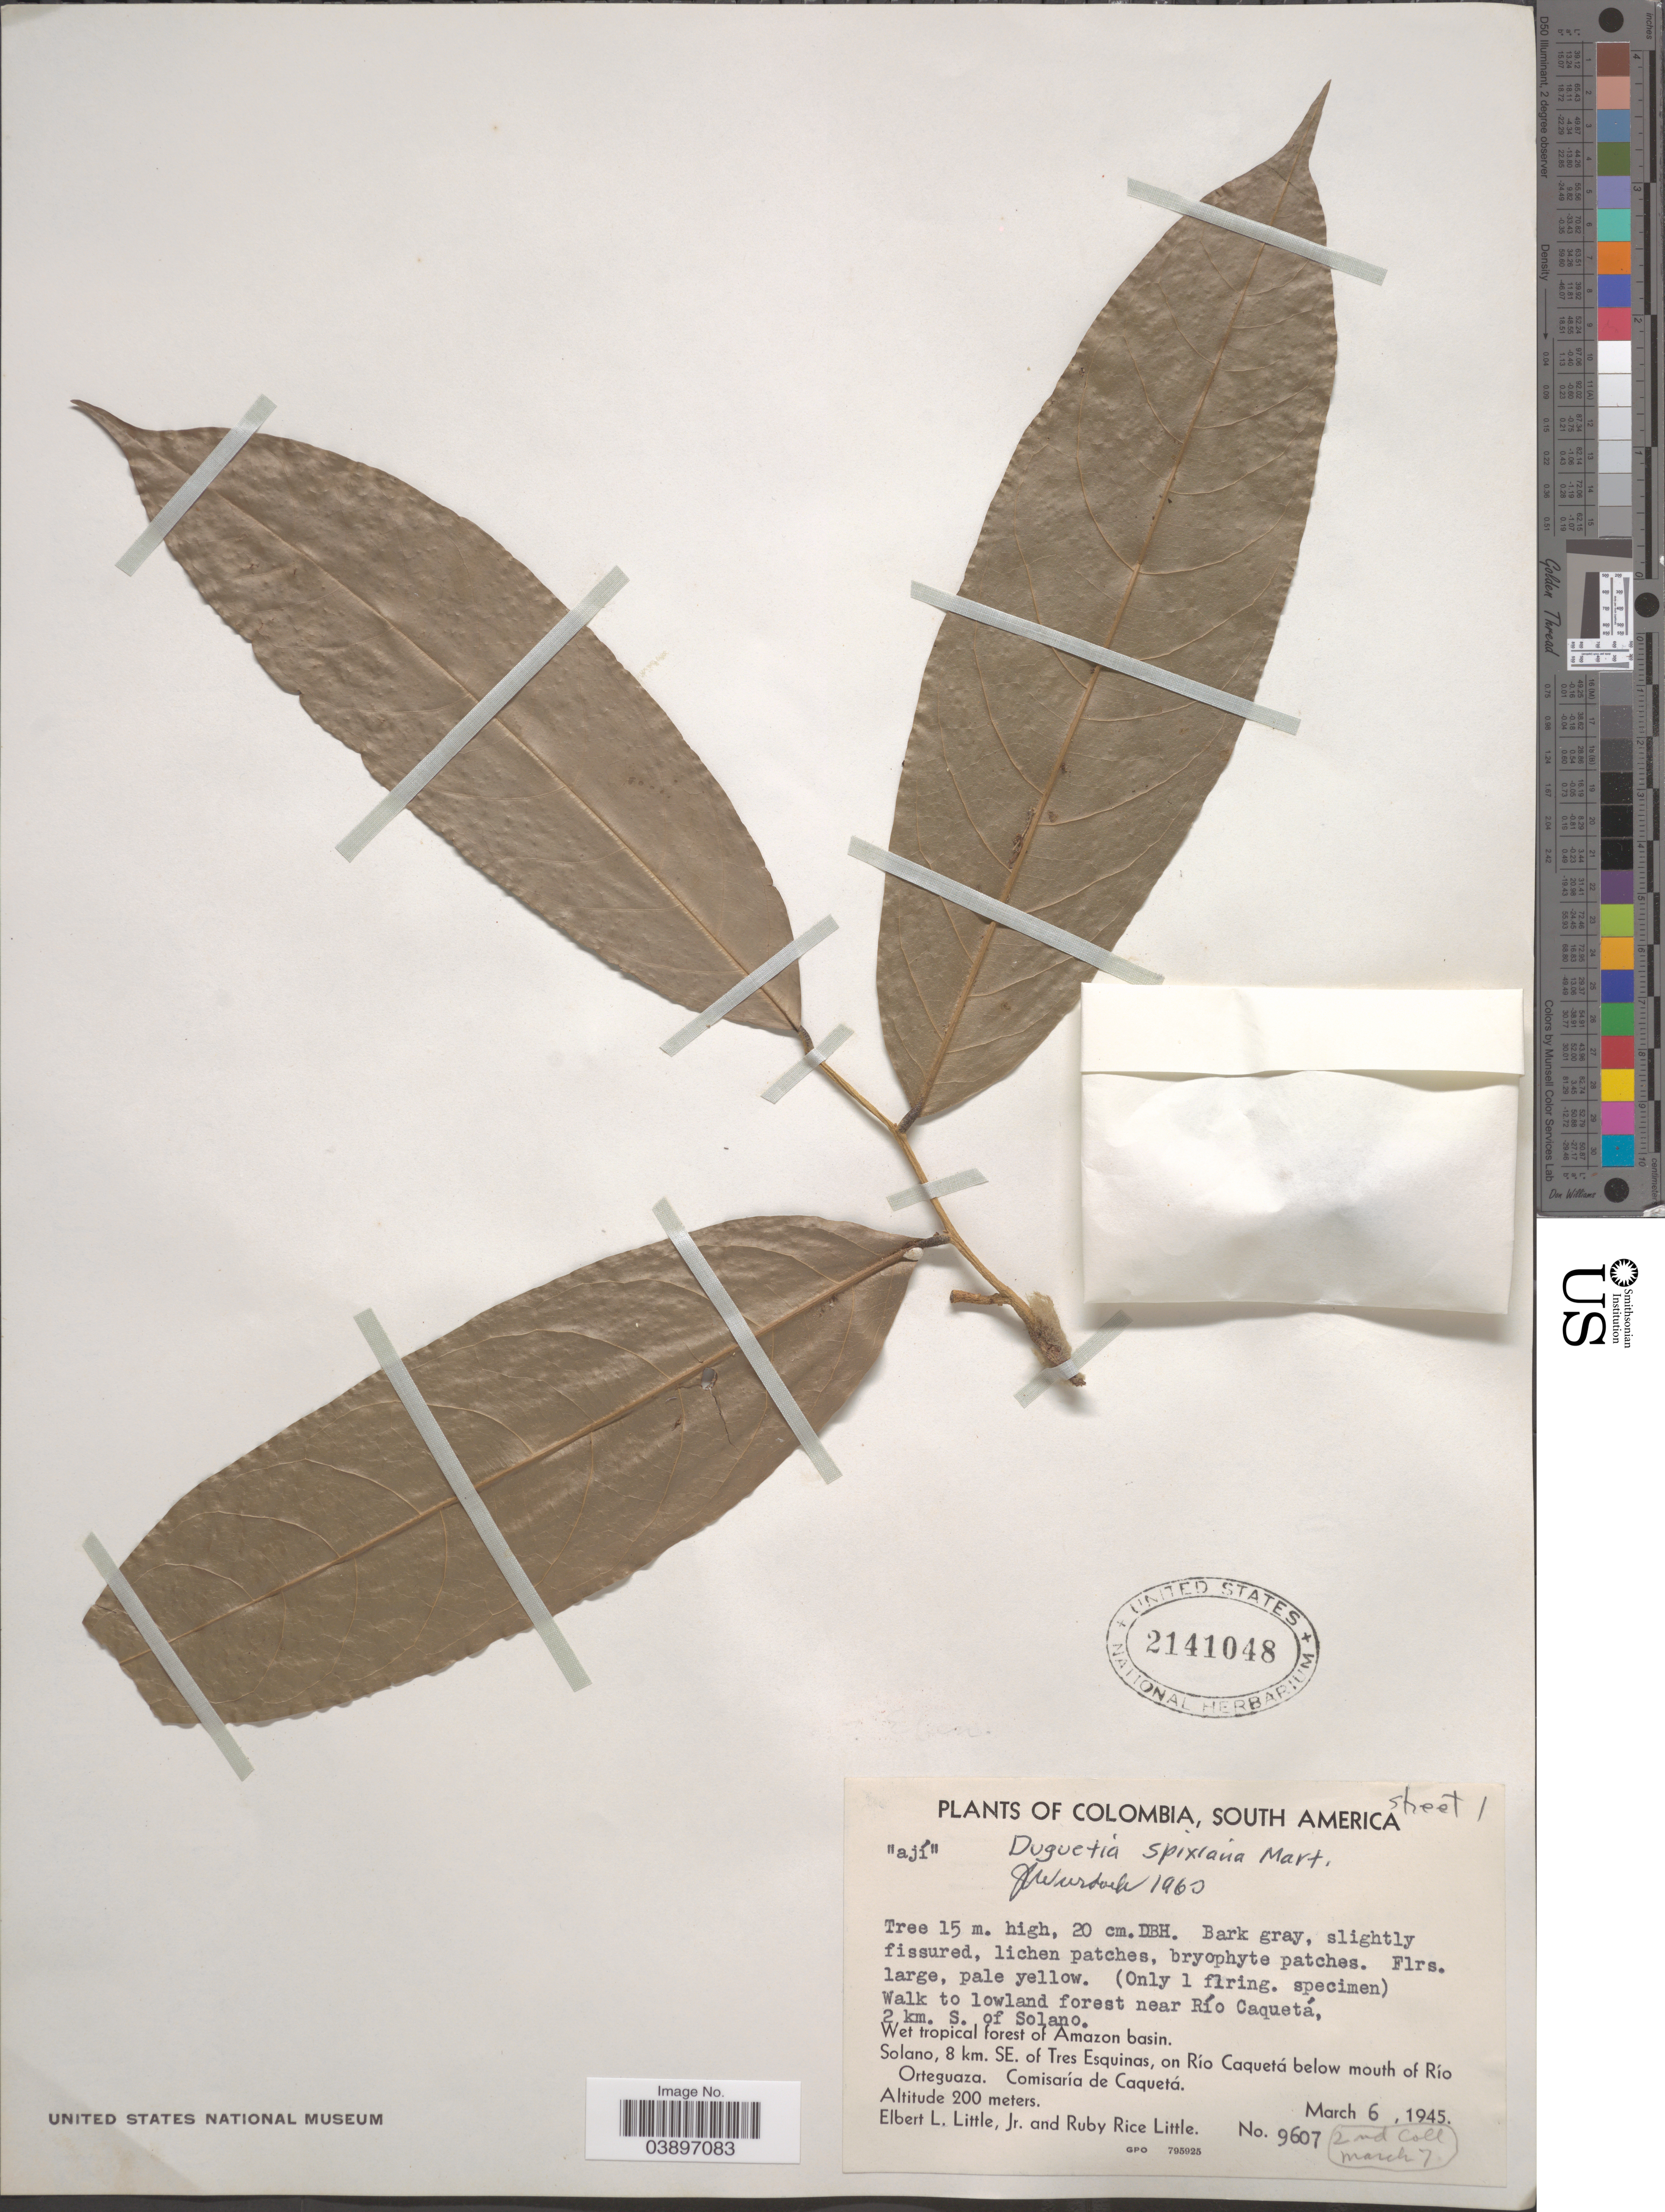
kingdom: Plantae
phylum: Tracheophyta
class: Magnoliopsida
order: Magnoliales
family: Annonaceae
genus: Duguetia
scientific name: Duguetia spixiana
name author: Mart.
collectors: E. L. Little & R. R. Little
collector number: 9607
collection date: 1945-03-06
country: Colombia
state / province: Caquetá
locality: Walk to lowland forest near Río Caquetá, 2 km. S. of Solano. Wet tropical forest of Amazon basin. Solano, 8 km. SE. of Tres Esquinas, on Río Caquetá below mouth of Río Orteguaza. Comisaría de Caquetá.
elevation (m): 200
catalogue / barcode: US 2141048